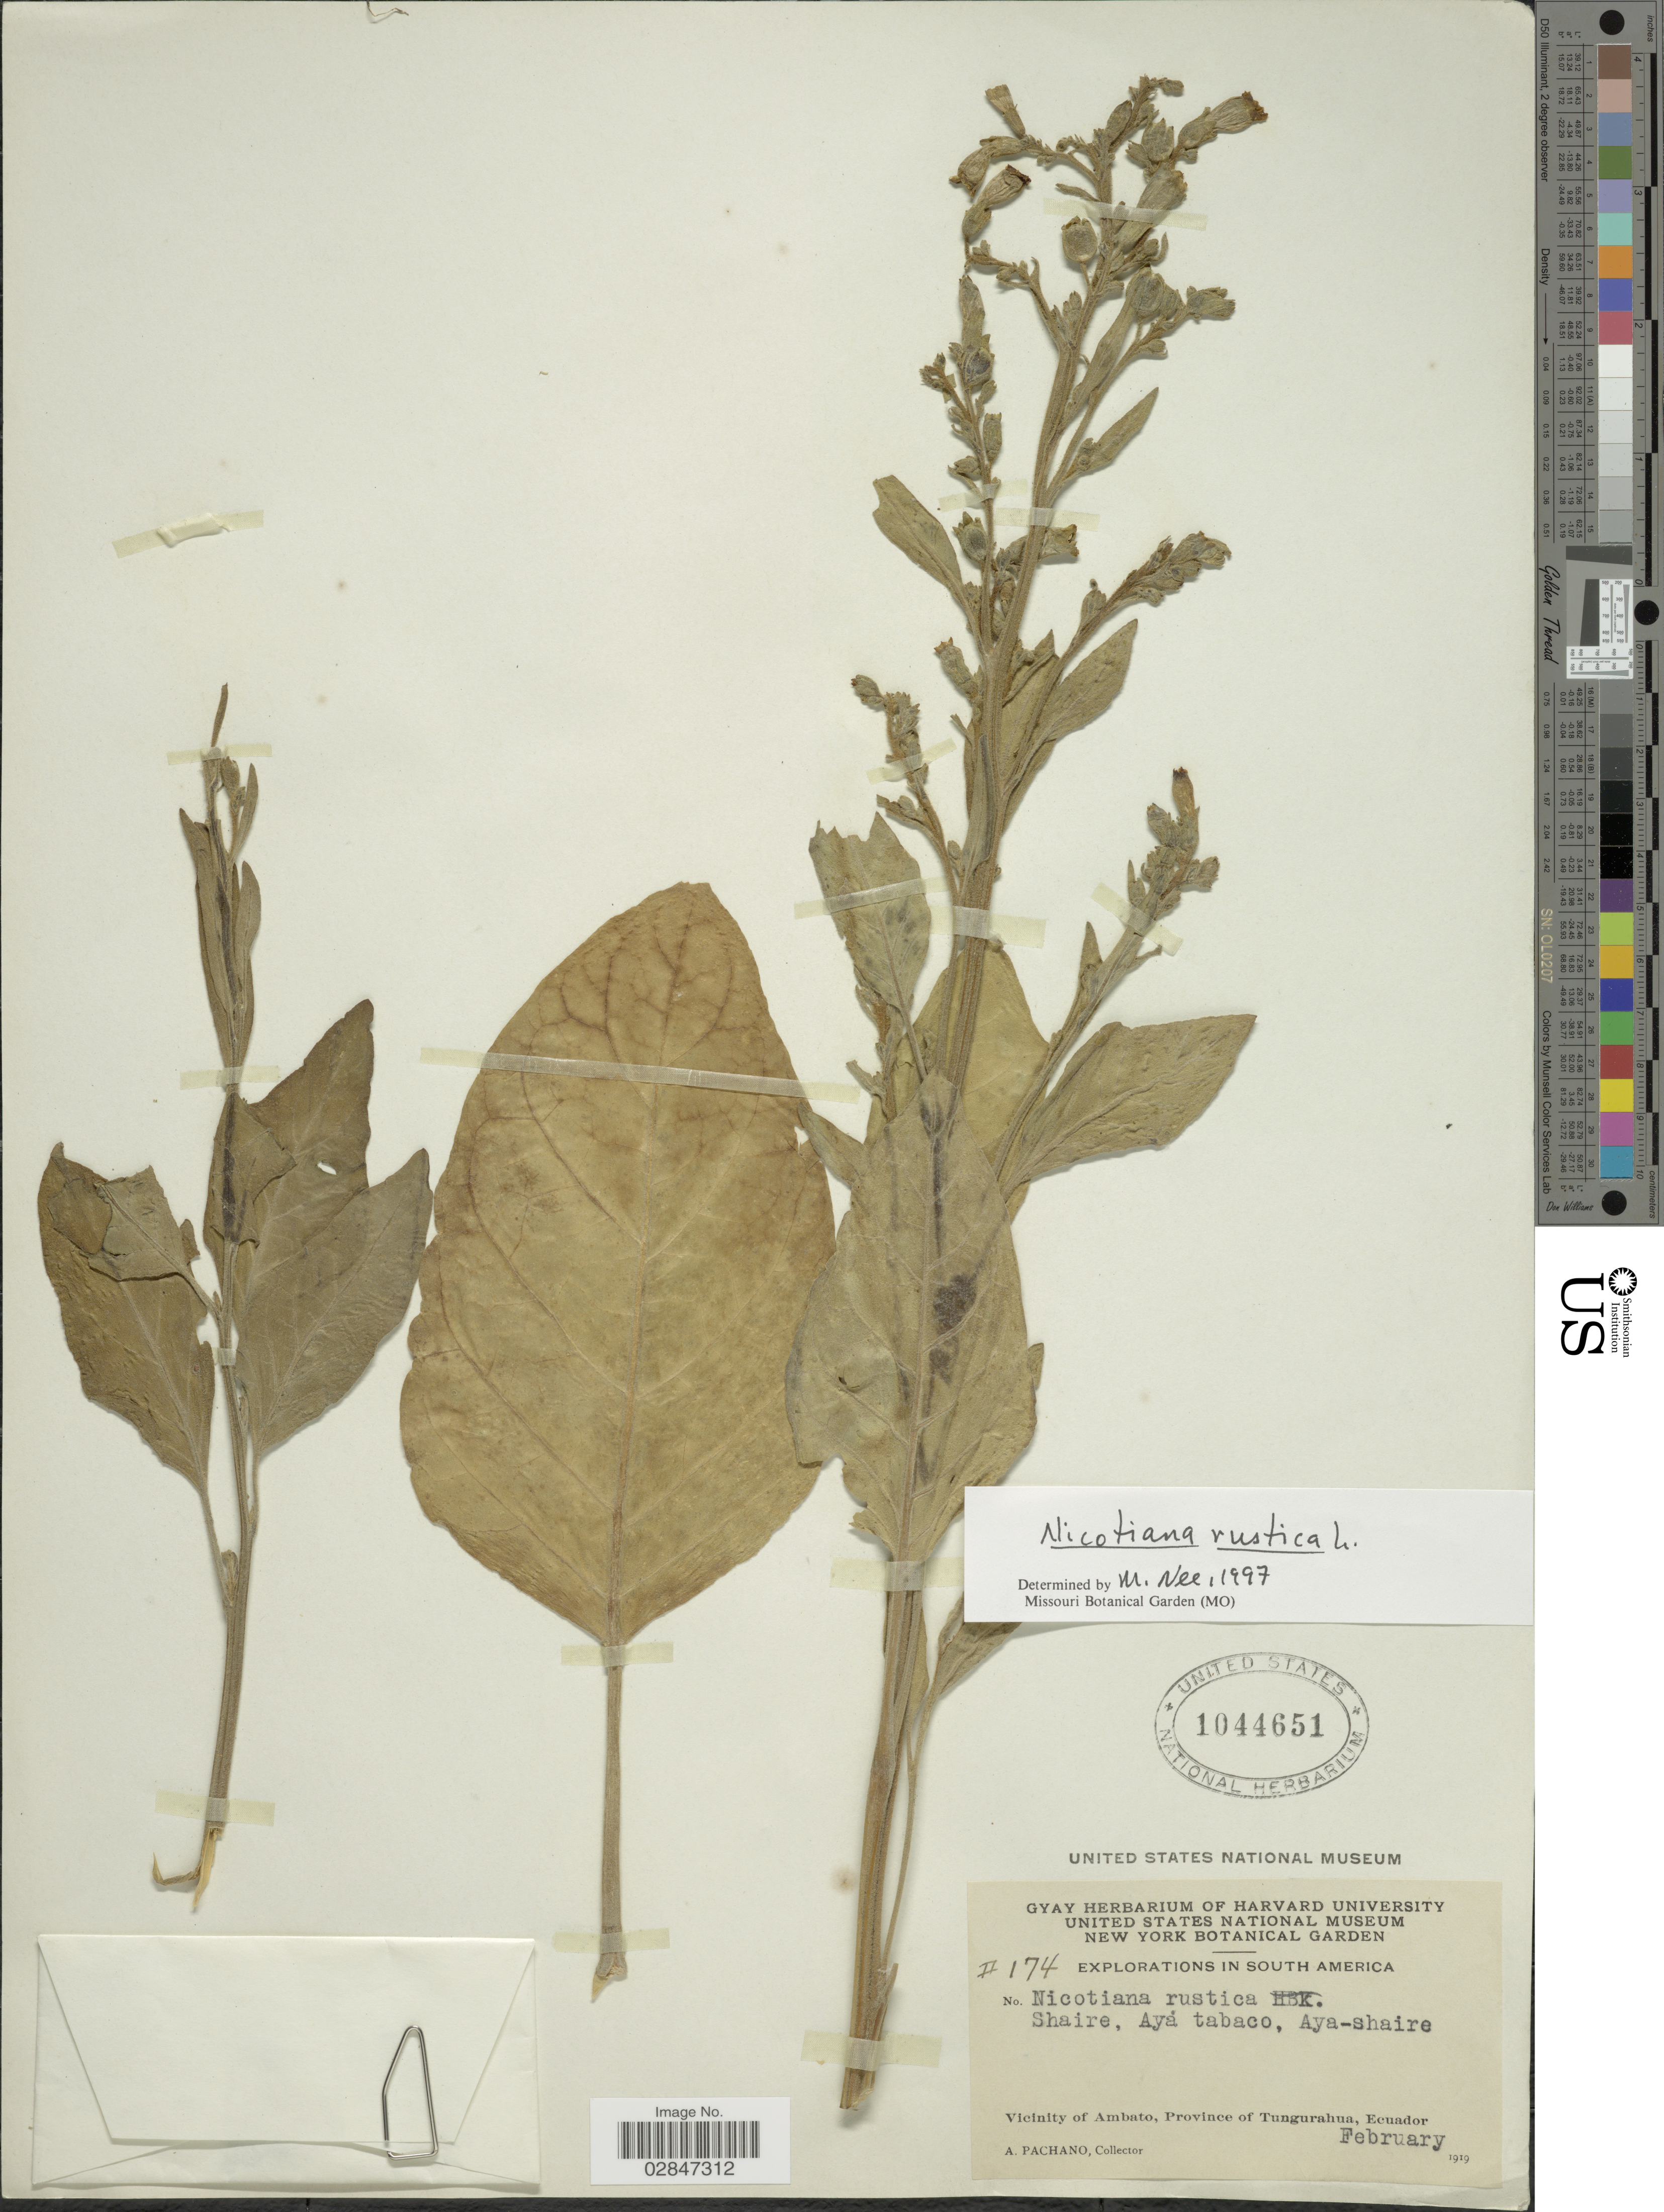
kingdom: Plantae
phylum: Tracheophyta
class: Magnoliopsida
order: Solanales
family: Solanaceae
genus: Nicotiana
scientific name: Nicotiana rustica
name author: L.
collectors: A. Pachano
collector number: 174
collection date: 1919-02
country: Ecuador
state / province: Tungurahua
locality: Vicinity of Ambato, Province of Tungurahua, Ecuador.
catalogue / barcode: US 1044651